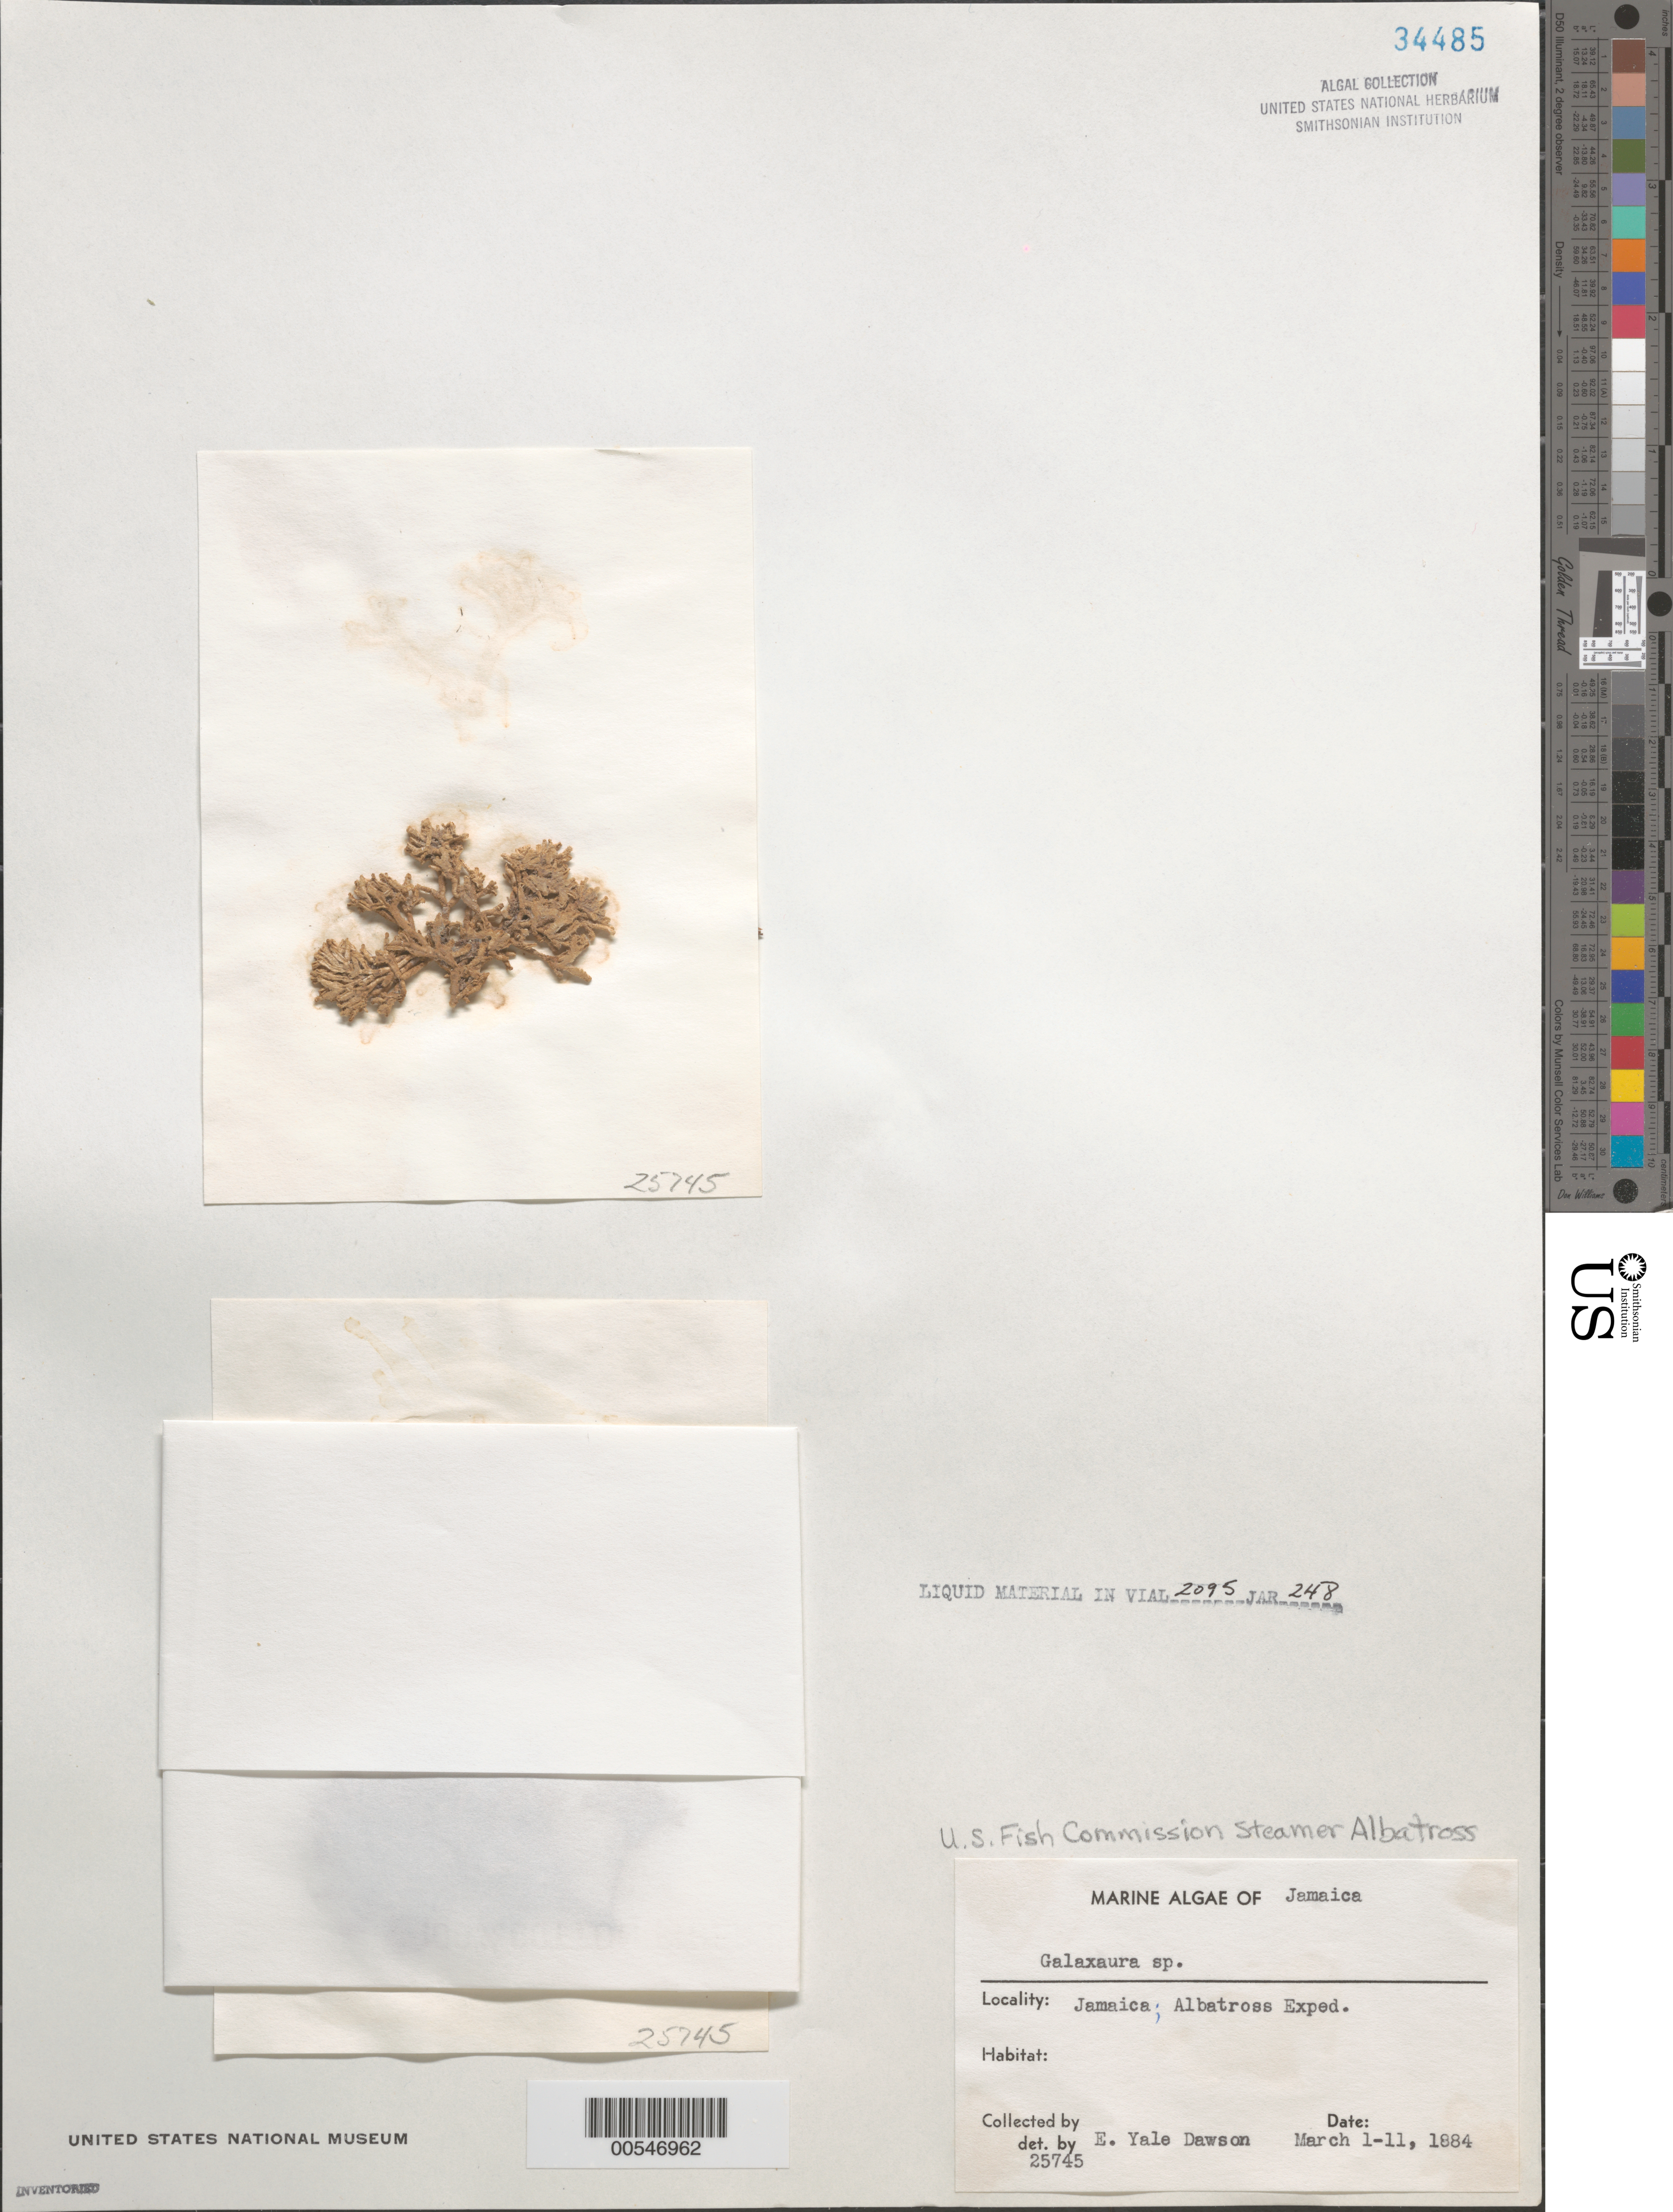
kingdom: Plantae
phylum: Rhodophyta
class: Florideophyceae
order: Nemaliales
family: Galaxauraceae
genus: Galaxaura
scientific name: Galaxaura sp.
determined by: Dawson, E. Y.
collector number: EYD 25745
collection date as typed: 01 Mar 1884 to 11 Mar 1884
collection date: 1884-03-01/1884-03-11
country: Jamaica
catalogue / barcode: US 34485